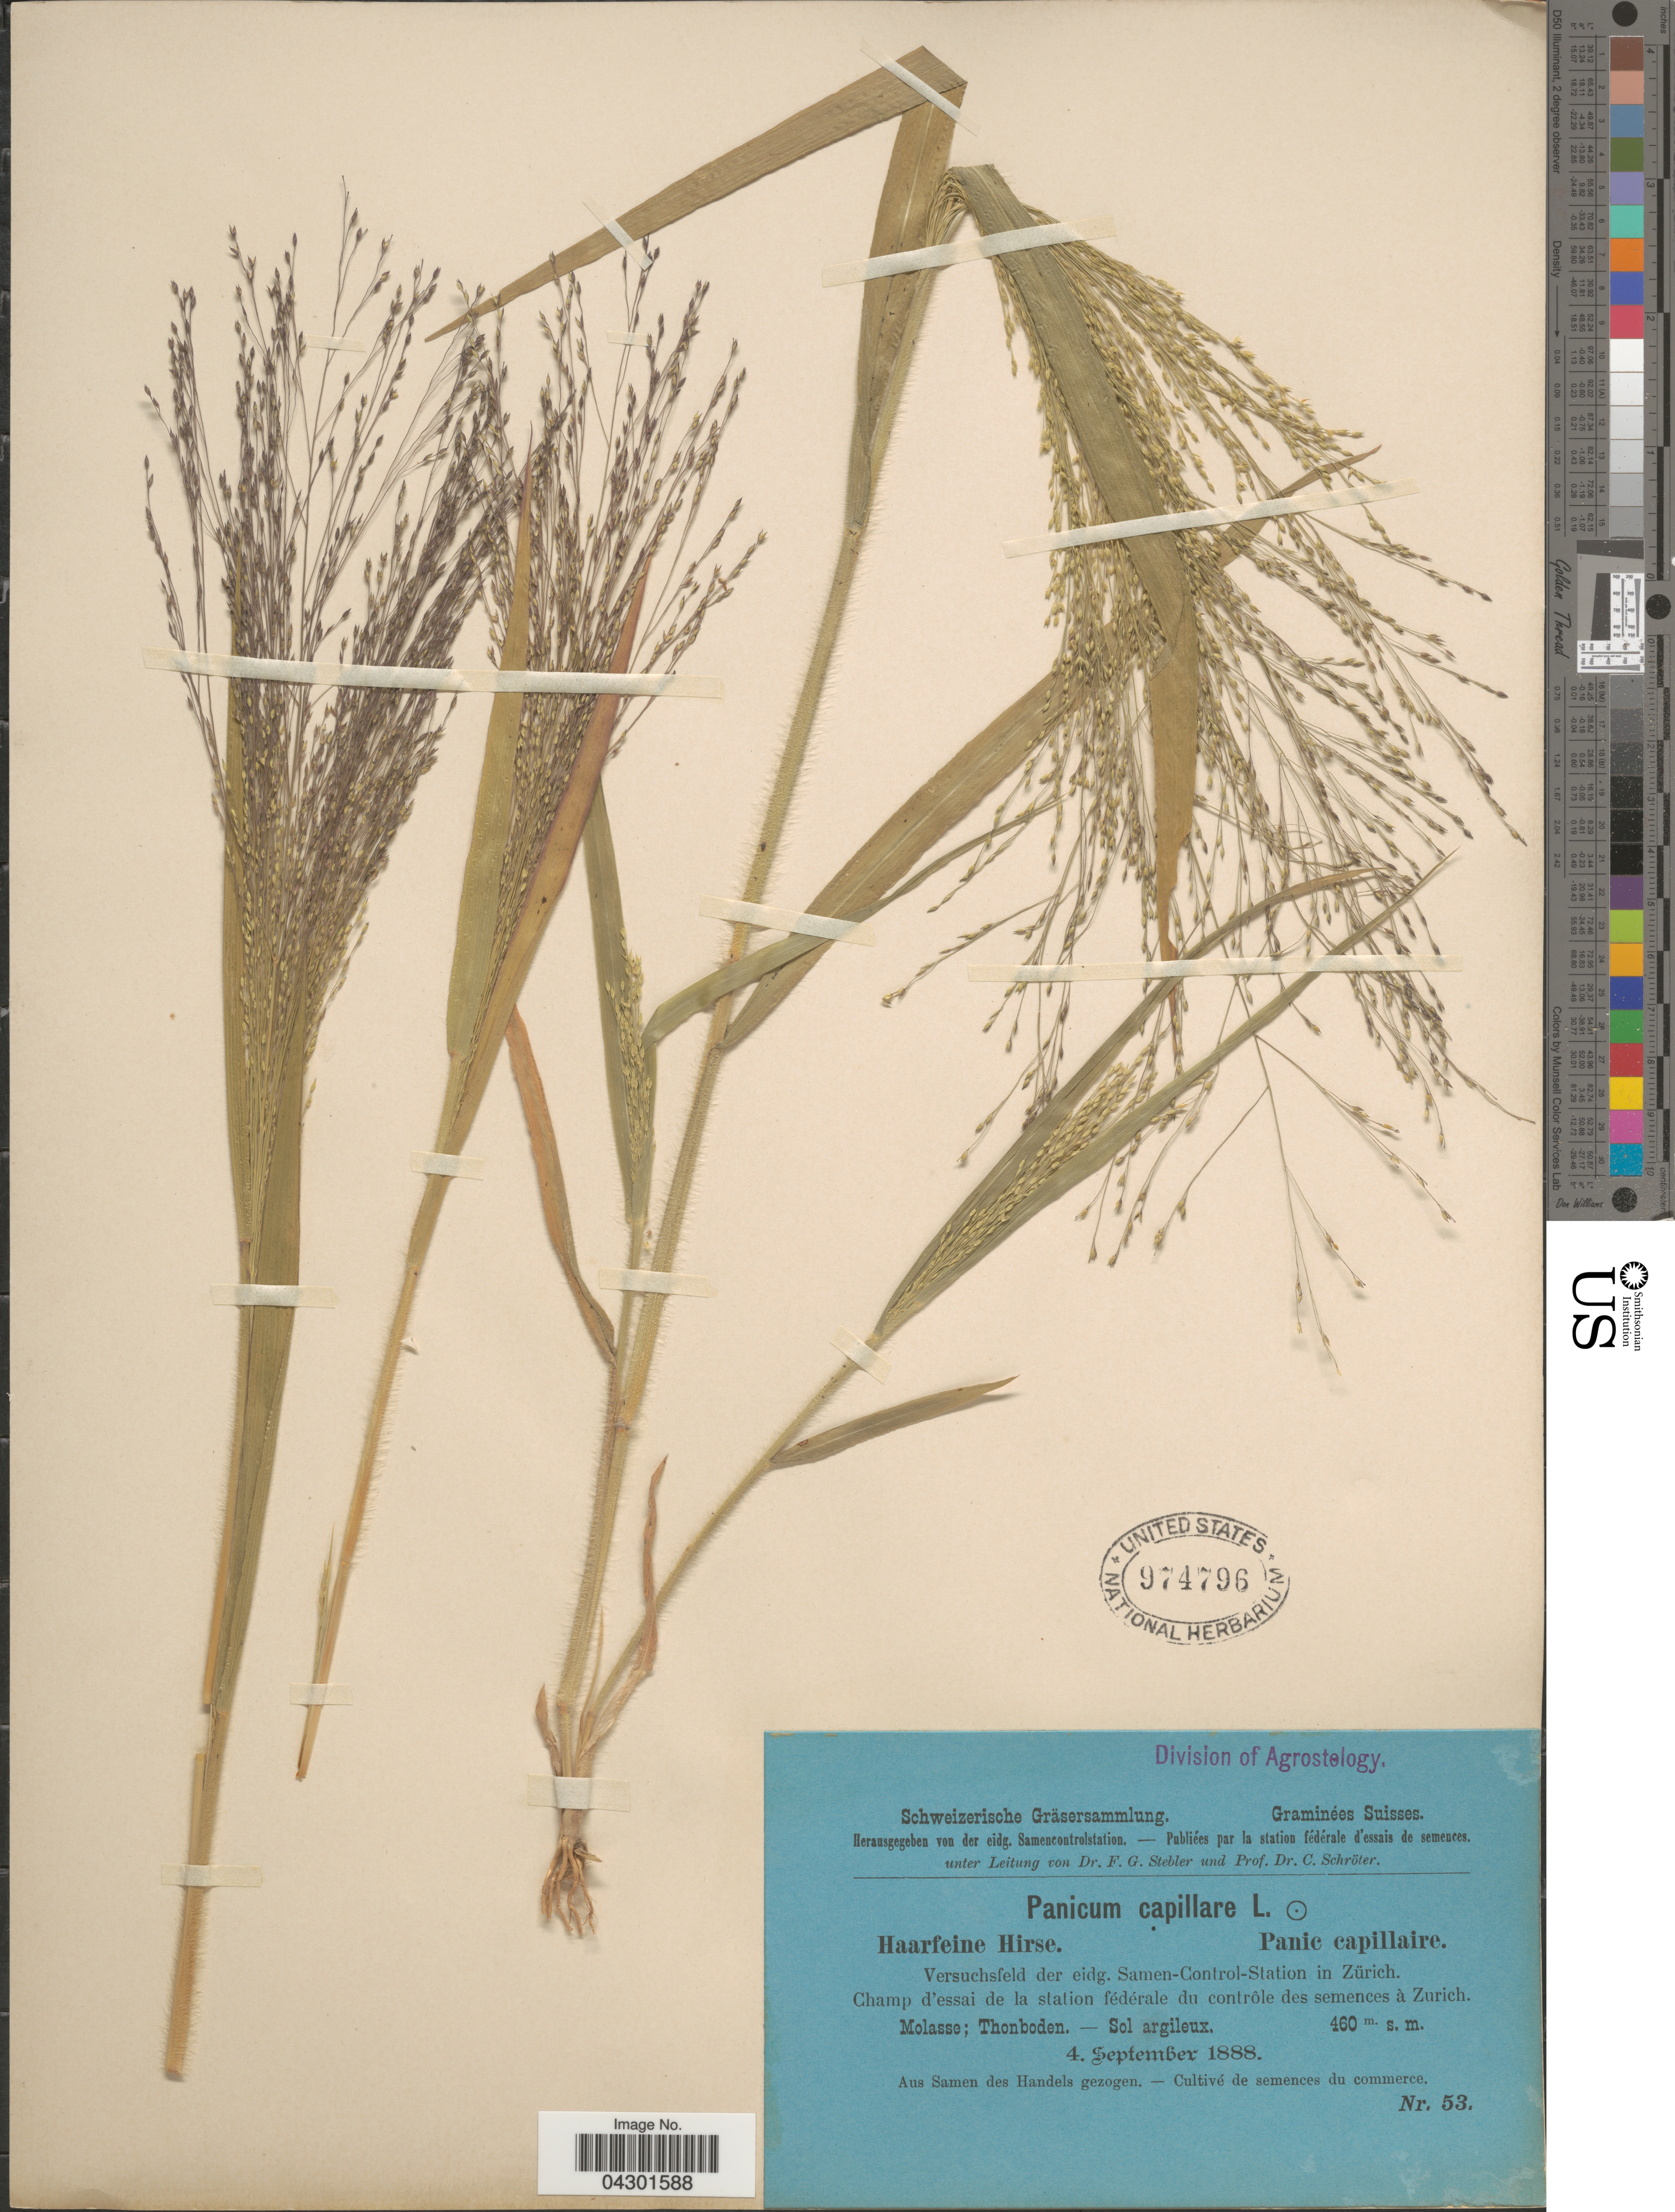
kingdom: Plantae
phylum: Tracheophyta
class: Liliopsida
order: Poales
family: Poaceae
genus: Panicum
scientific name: Panicum capillare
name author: L.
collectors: Stebler, F.G. & Schröter, C.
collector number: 53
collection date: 1888-09-04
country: Switzerland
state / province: Zurich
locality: Versuchsfeld der eidg. Samen-Control-Station. Champ d'essai de la station fédérale du contrôle des semences à Zurich. Molasse; Thonboden.-Sol argileux. Aus Samen des Handels gezogen.- Cultivé de semences du commerce.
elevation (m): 460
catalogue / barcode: US 974796